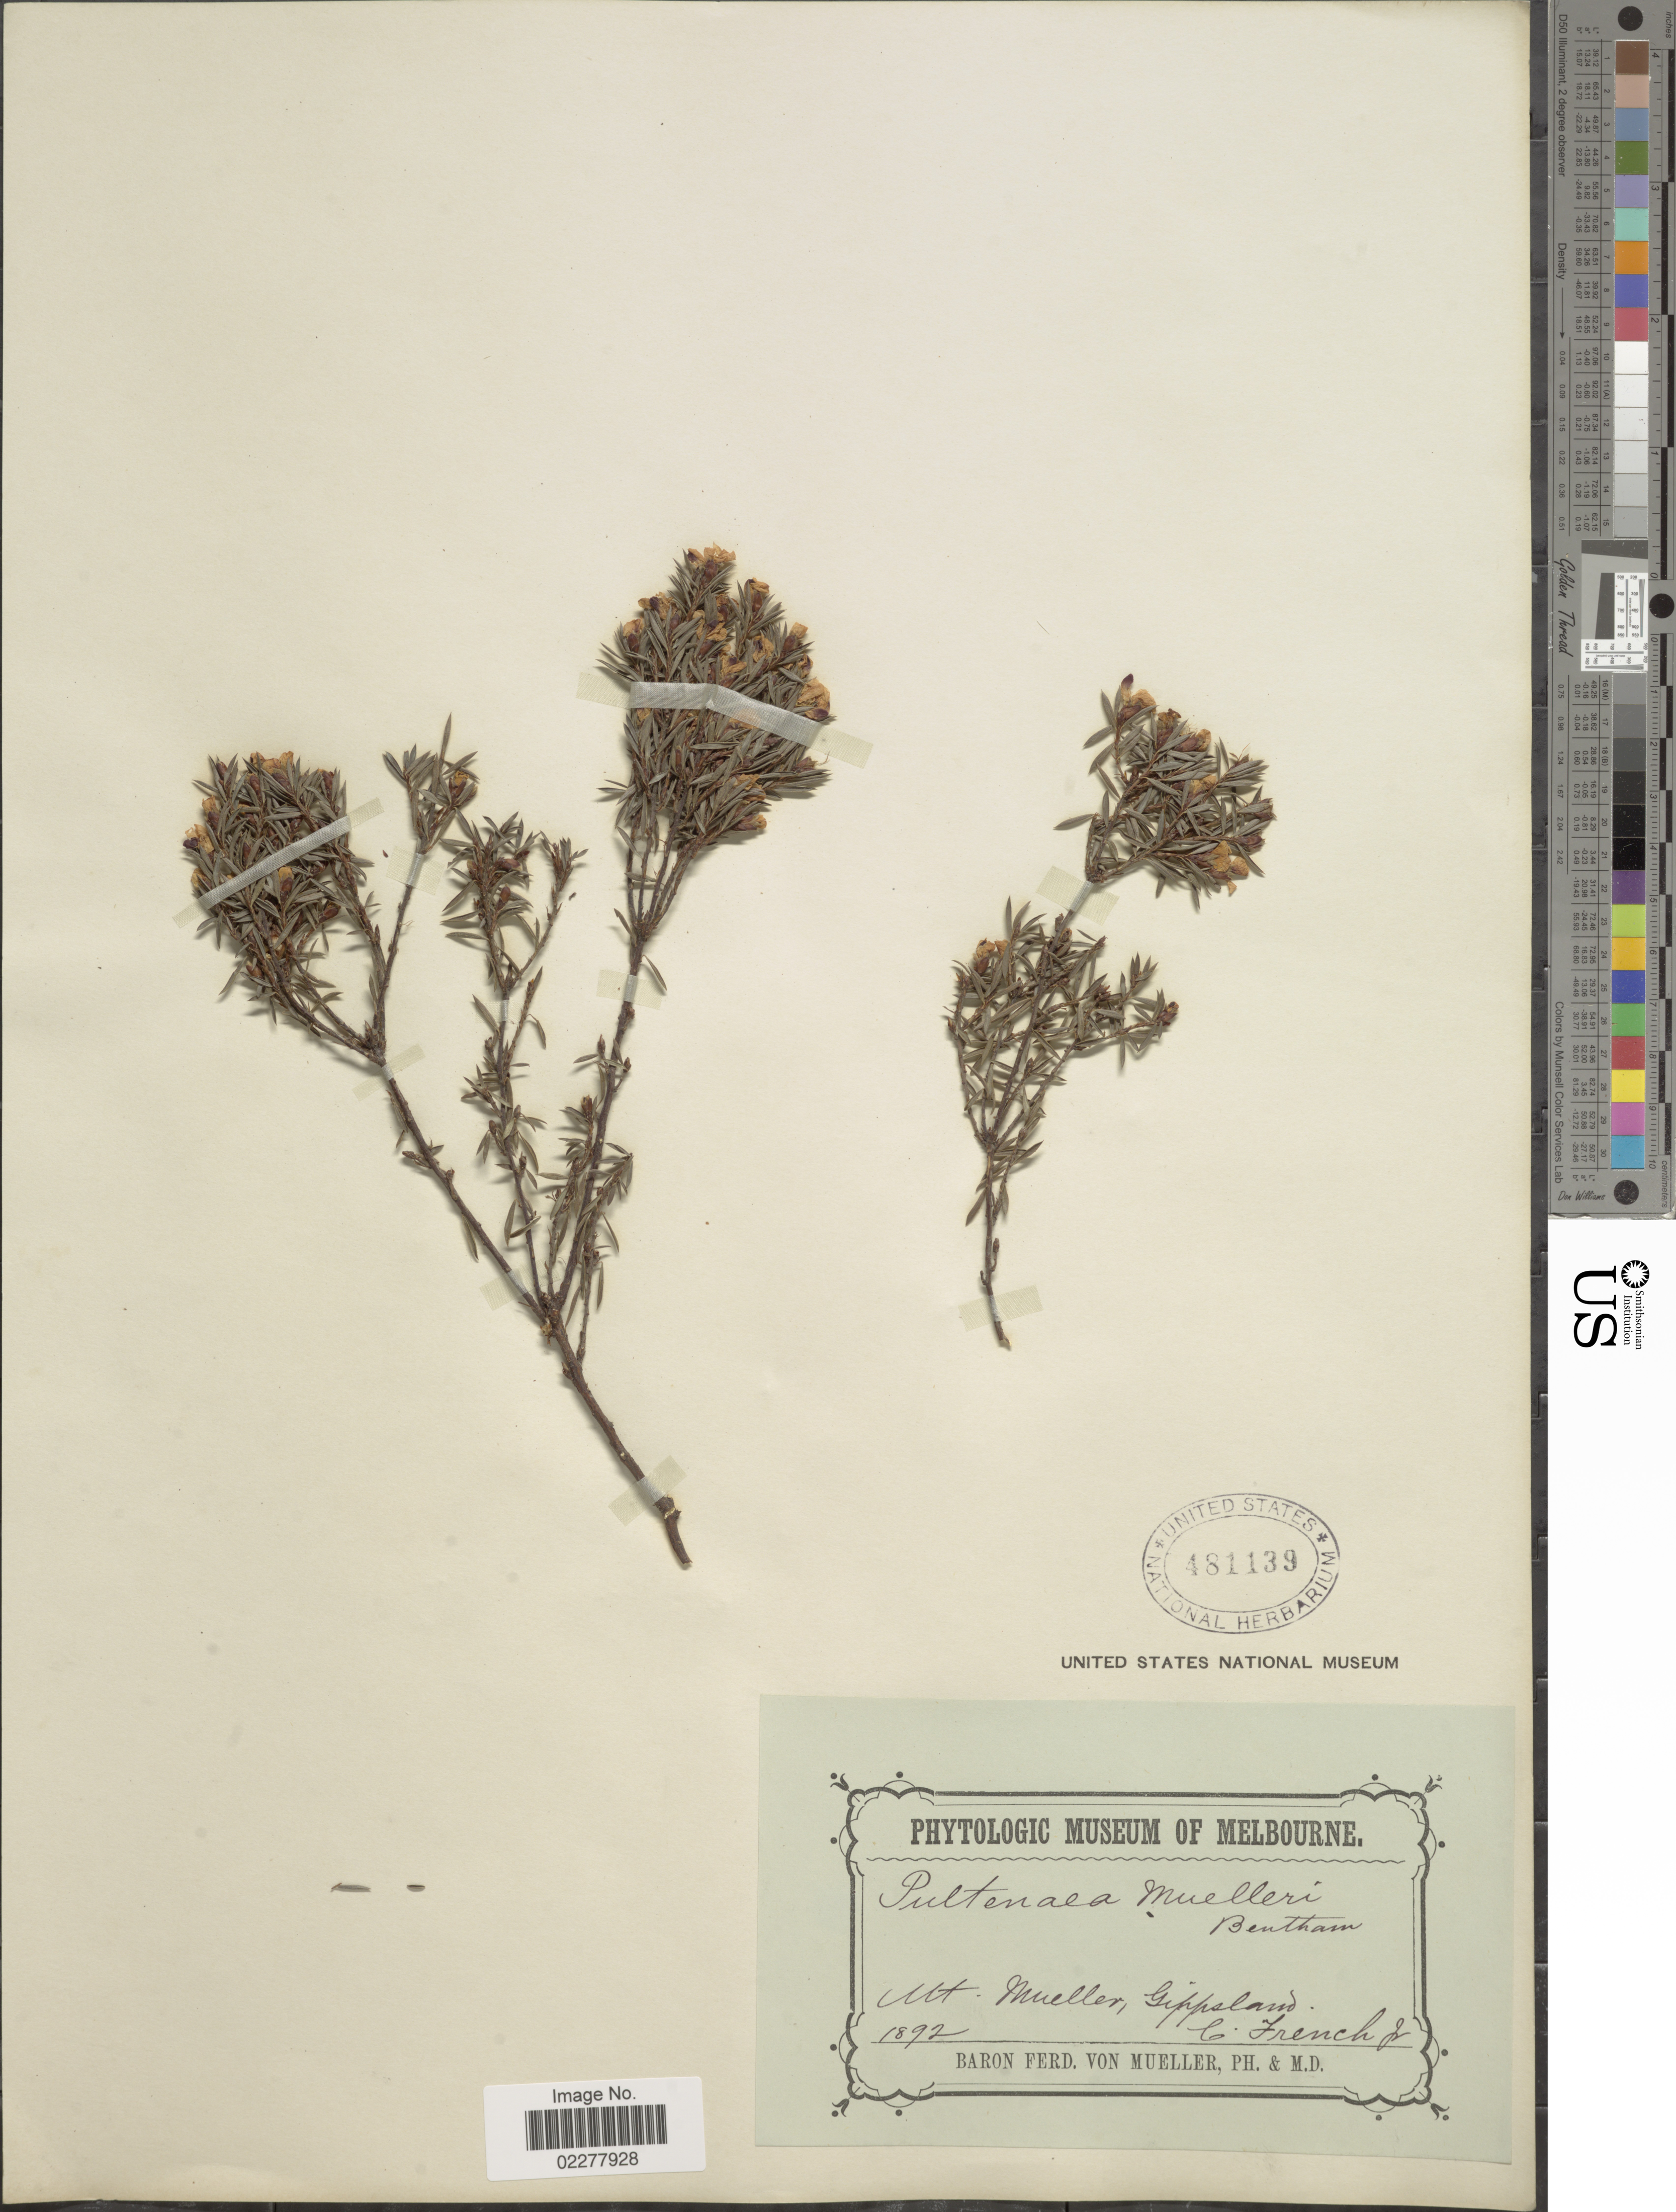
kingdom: Plantae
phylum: Tracheophyta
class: Magnoliopsida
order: Fabales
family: Fabaceae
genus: Pultenaea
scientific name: Pultenaea muelleri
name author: Benth.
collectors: C. French Jr.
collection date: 1892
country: Australia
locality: Mt. Mueller, Gippsland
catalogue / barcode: US 481139